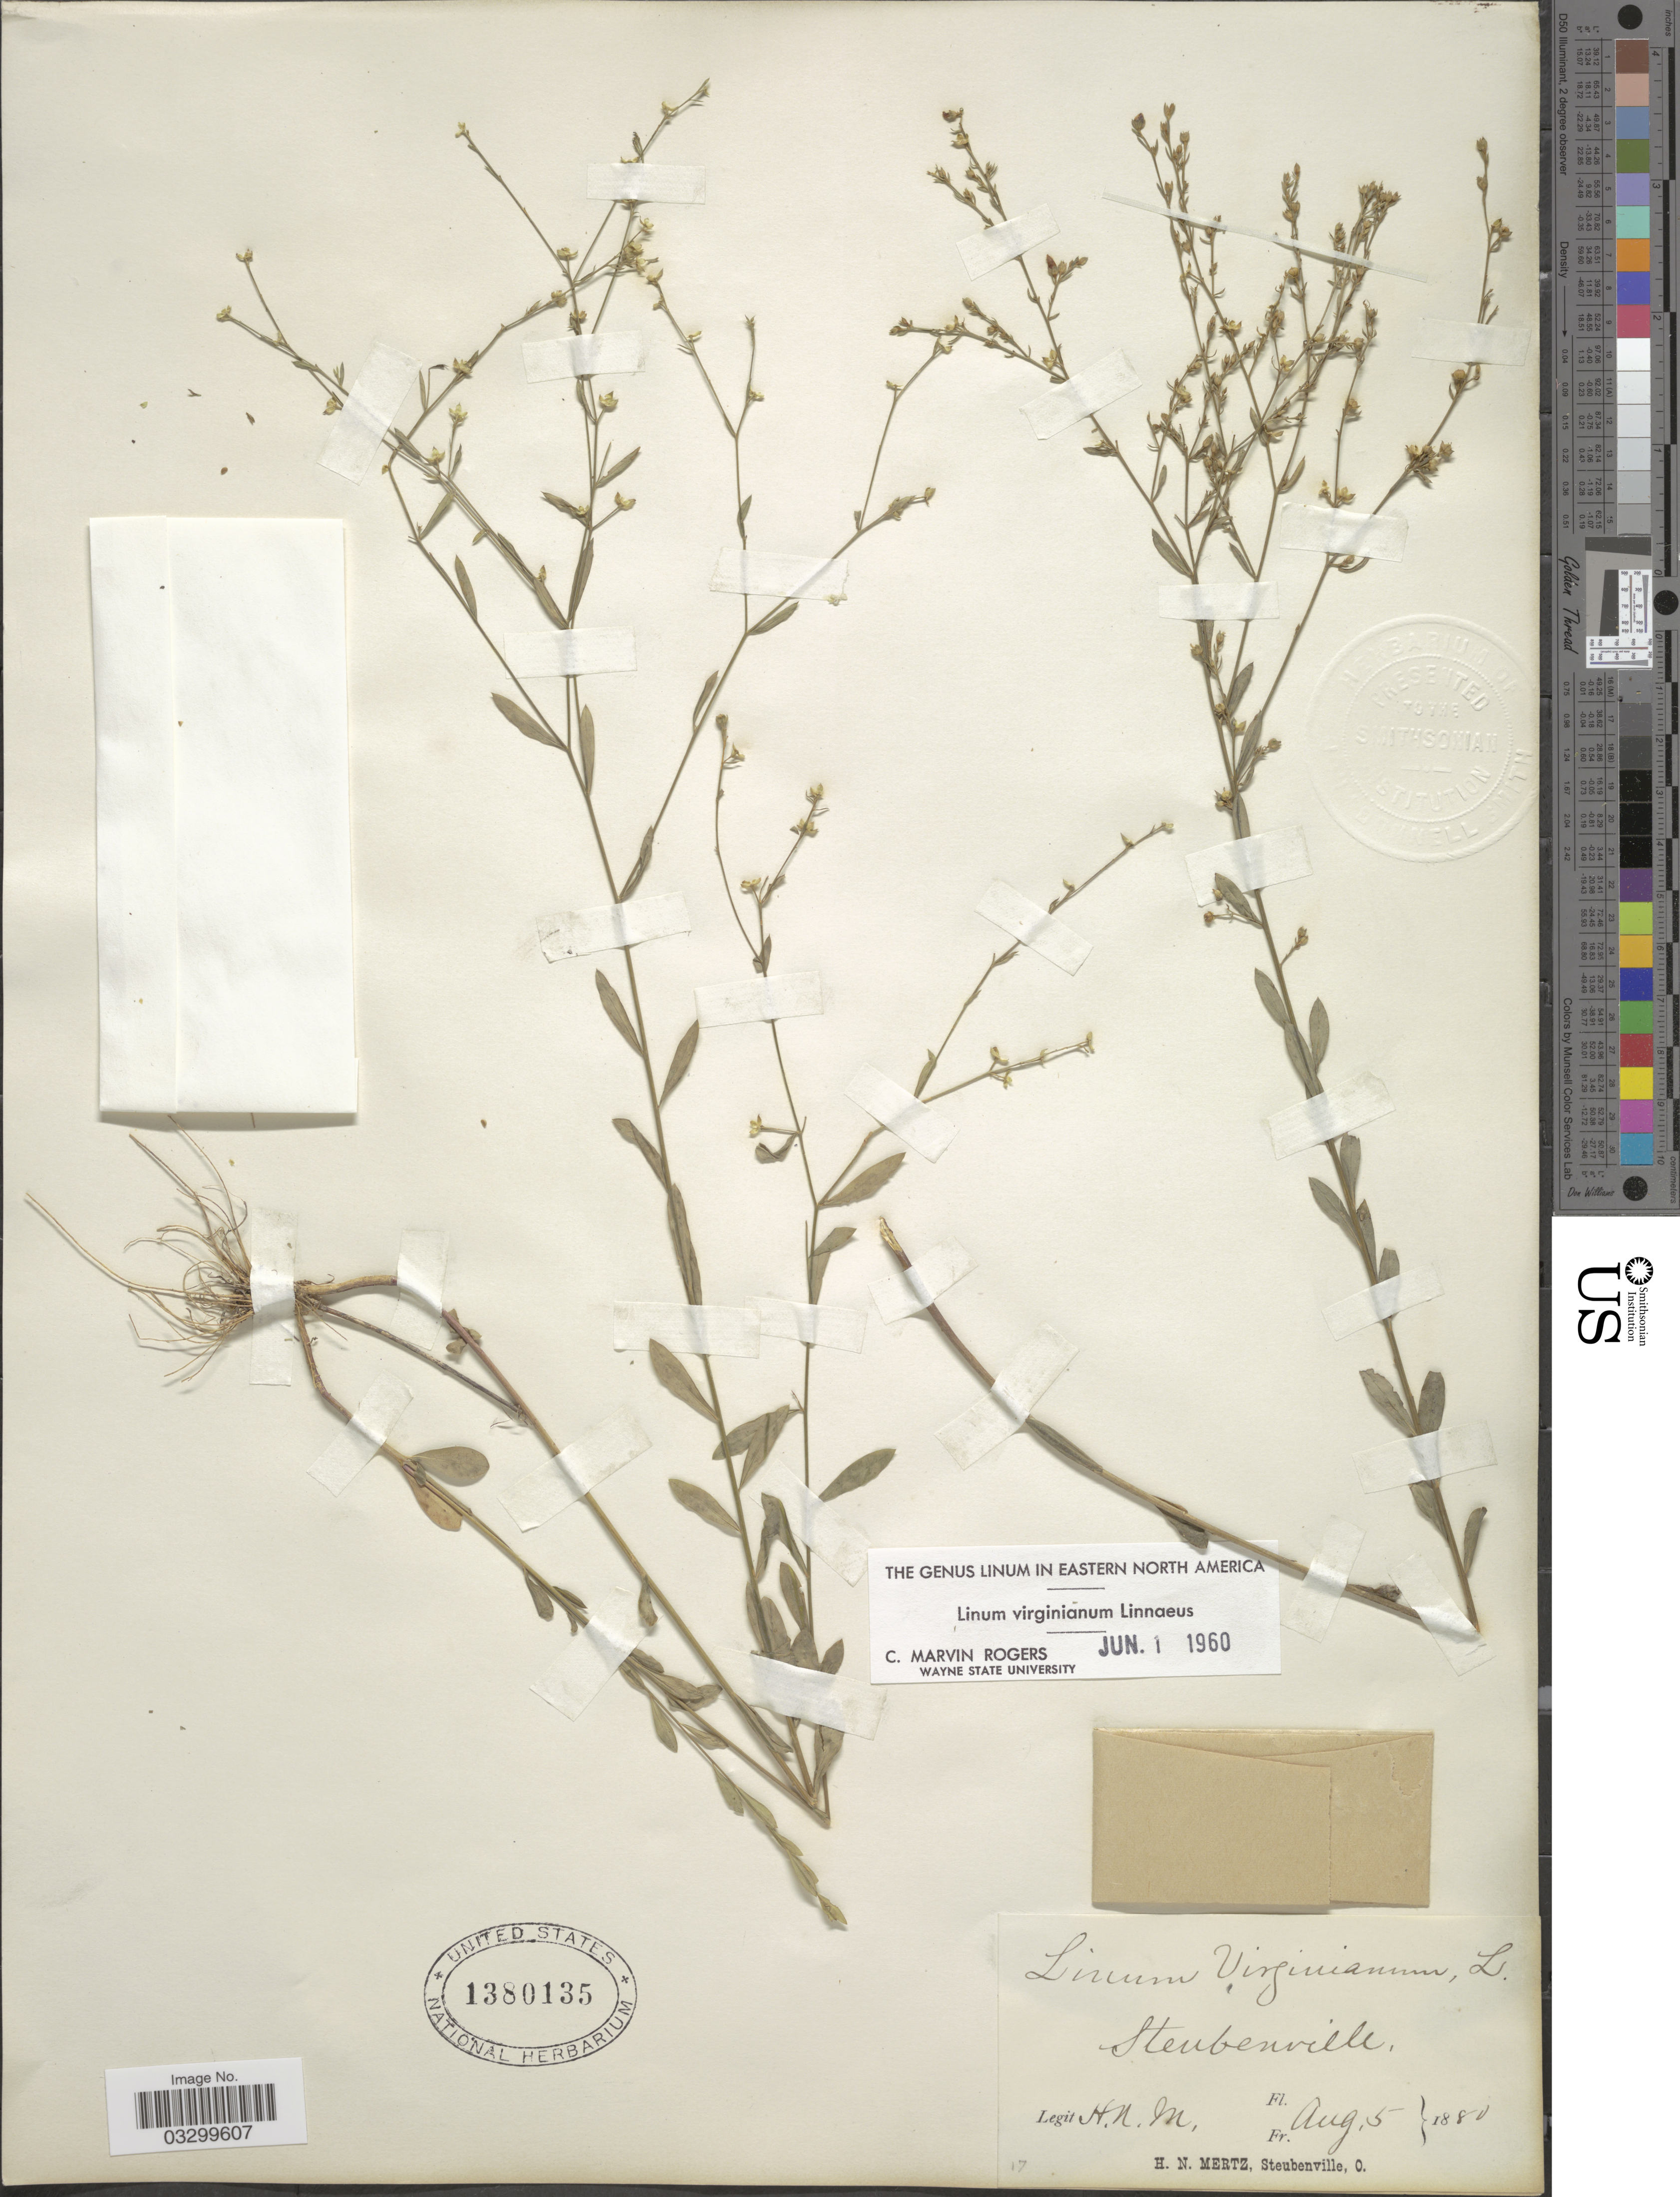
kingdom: Plantae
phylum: Tracheophyta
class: Magnoliopsida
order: Malpighiales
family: Linaceae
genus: Linum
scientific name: Linum virginianum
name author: L.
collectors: H. Mertz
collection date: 1880-08-05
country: United States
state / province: Ohio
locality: Steubenville.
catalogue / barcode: US 1380135